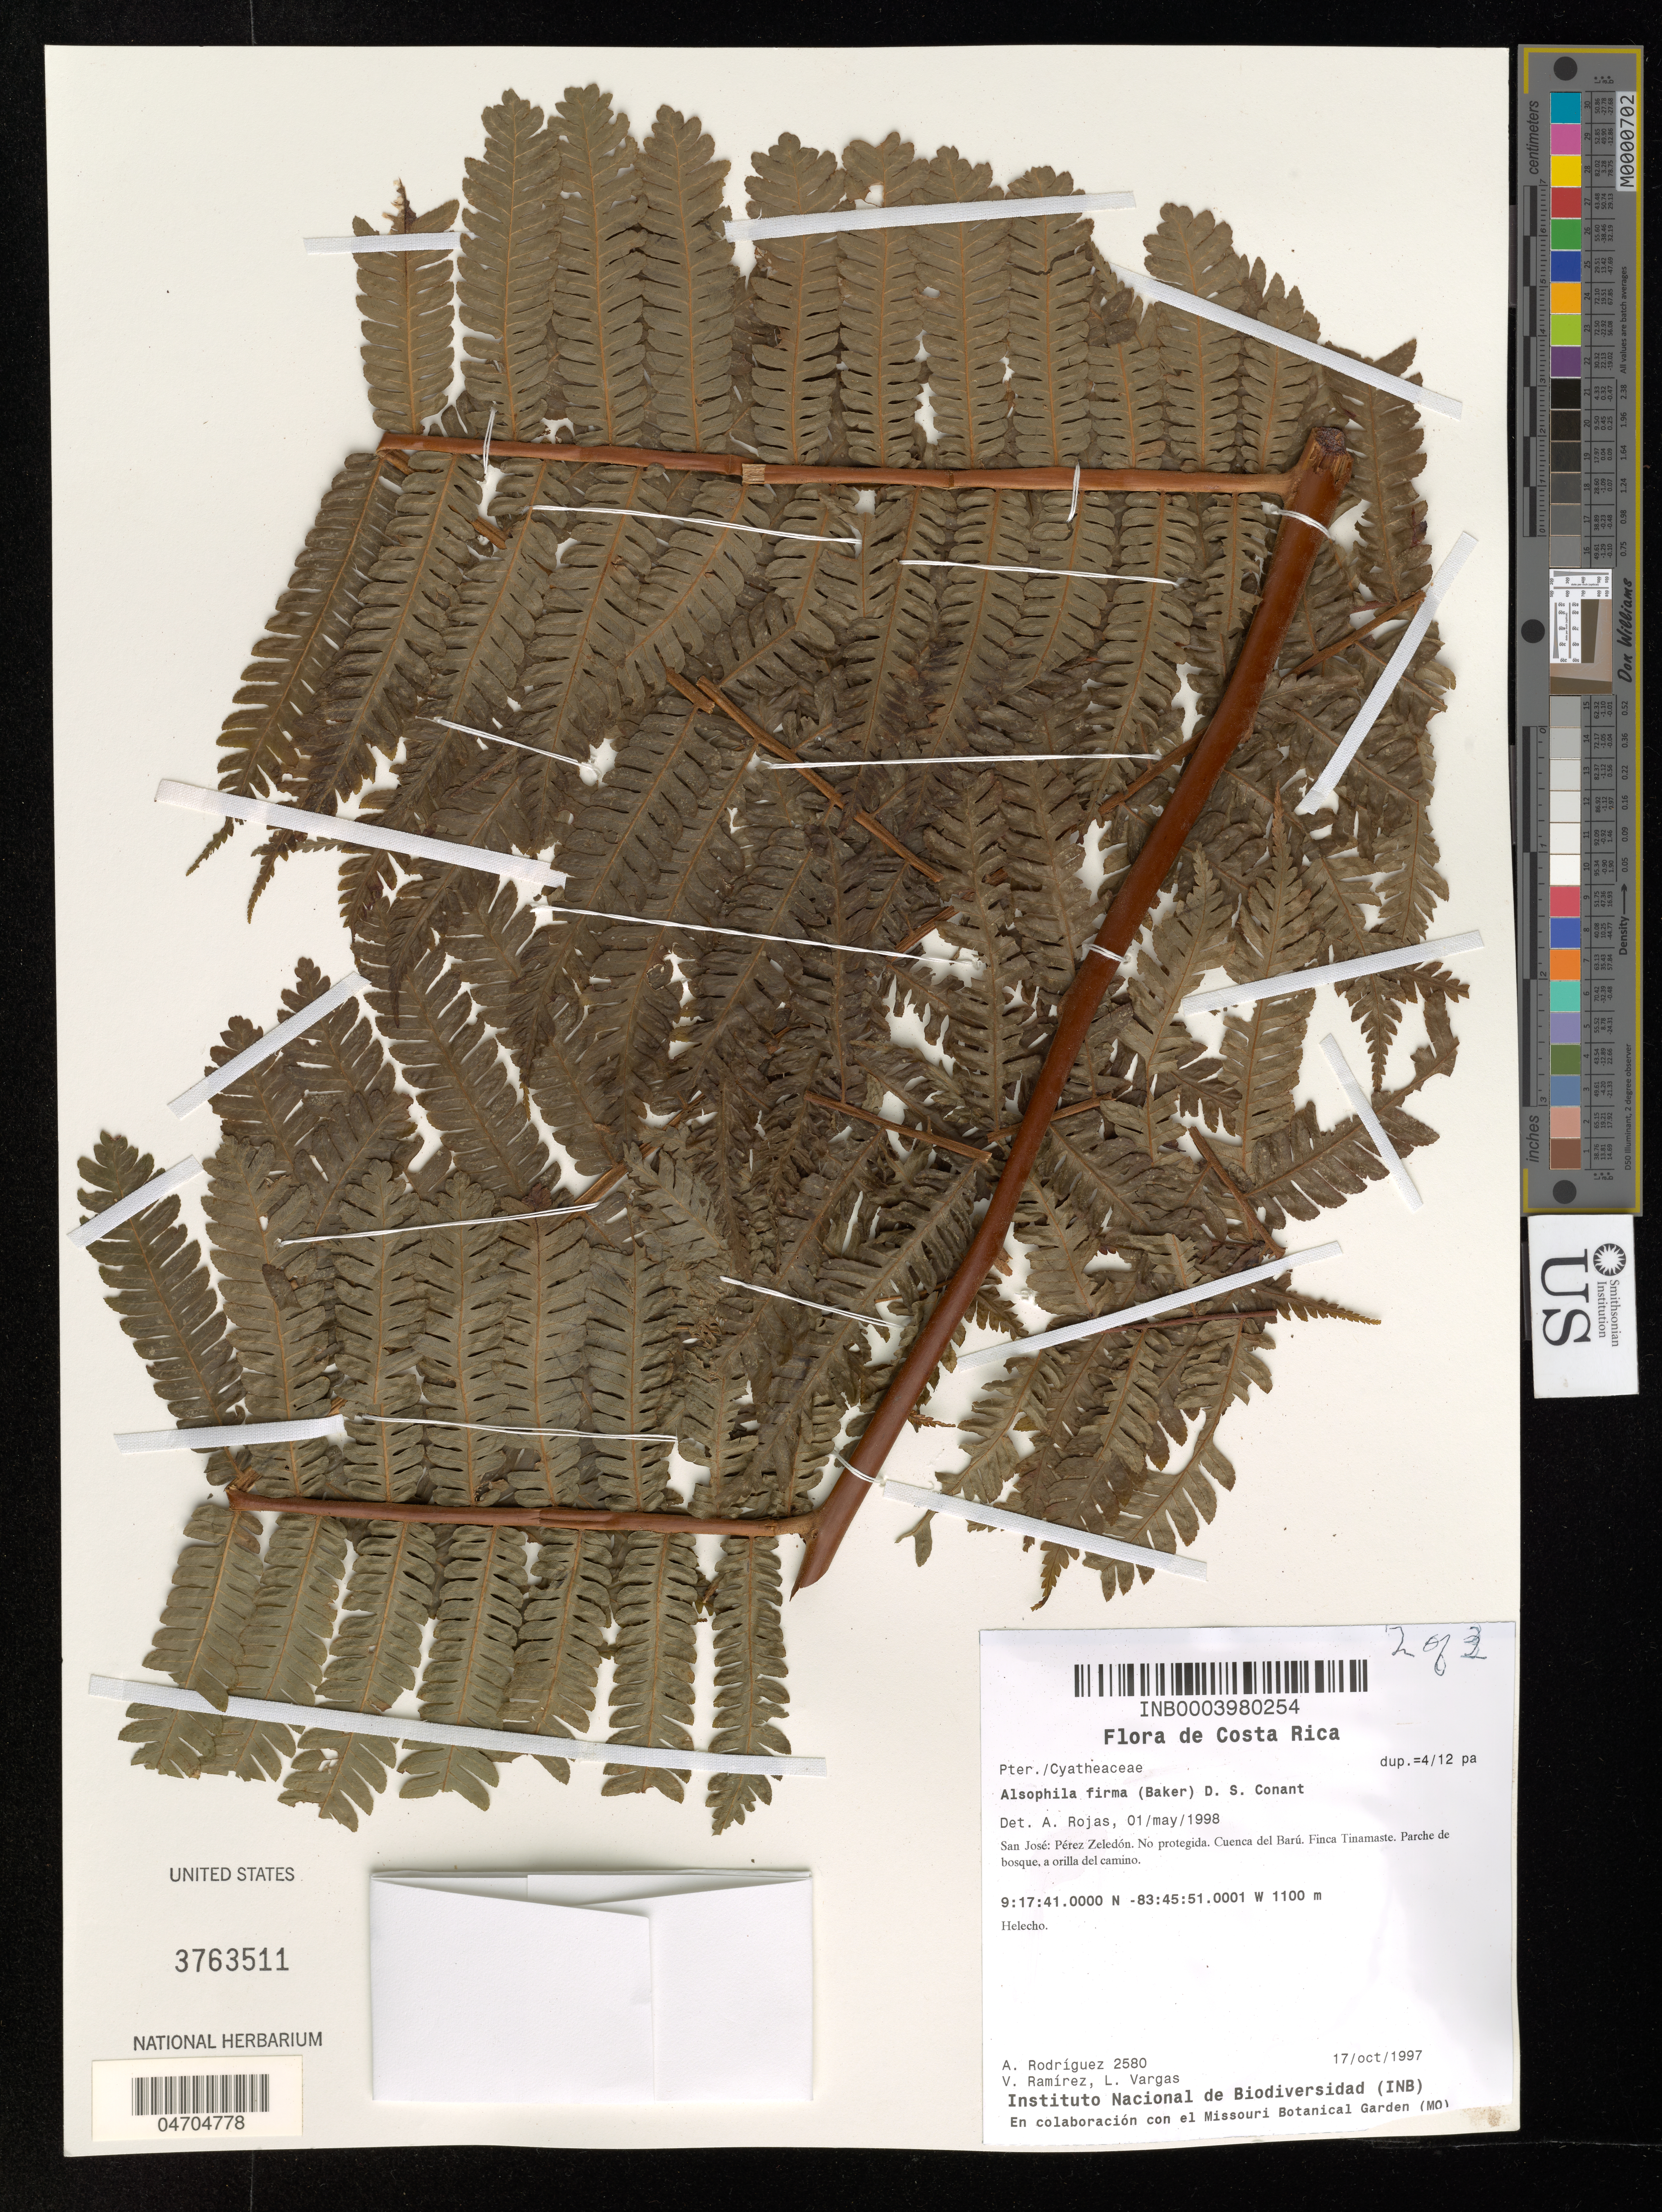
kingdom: Plantae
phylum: Tracheophyta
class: Polypodiopsida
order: Cyatheales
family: Cyatheaceae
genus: Alsophila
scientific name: Alsophila firma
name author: (Baker) D.S. Conant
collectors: A. Rodríguez, V. Ramirez & L. Vargas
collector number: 2580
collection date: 1997-10-17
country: Costa Rica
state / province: San José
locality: Pérez Zeledón. No protegida. Cuenca del Barú. Finca Tinamaste. Parche de bosque, a orilla del camino.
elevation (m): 1100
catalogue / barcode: US 3763511